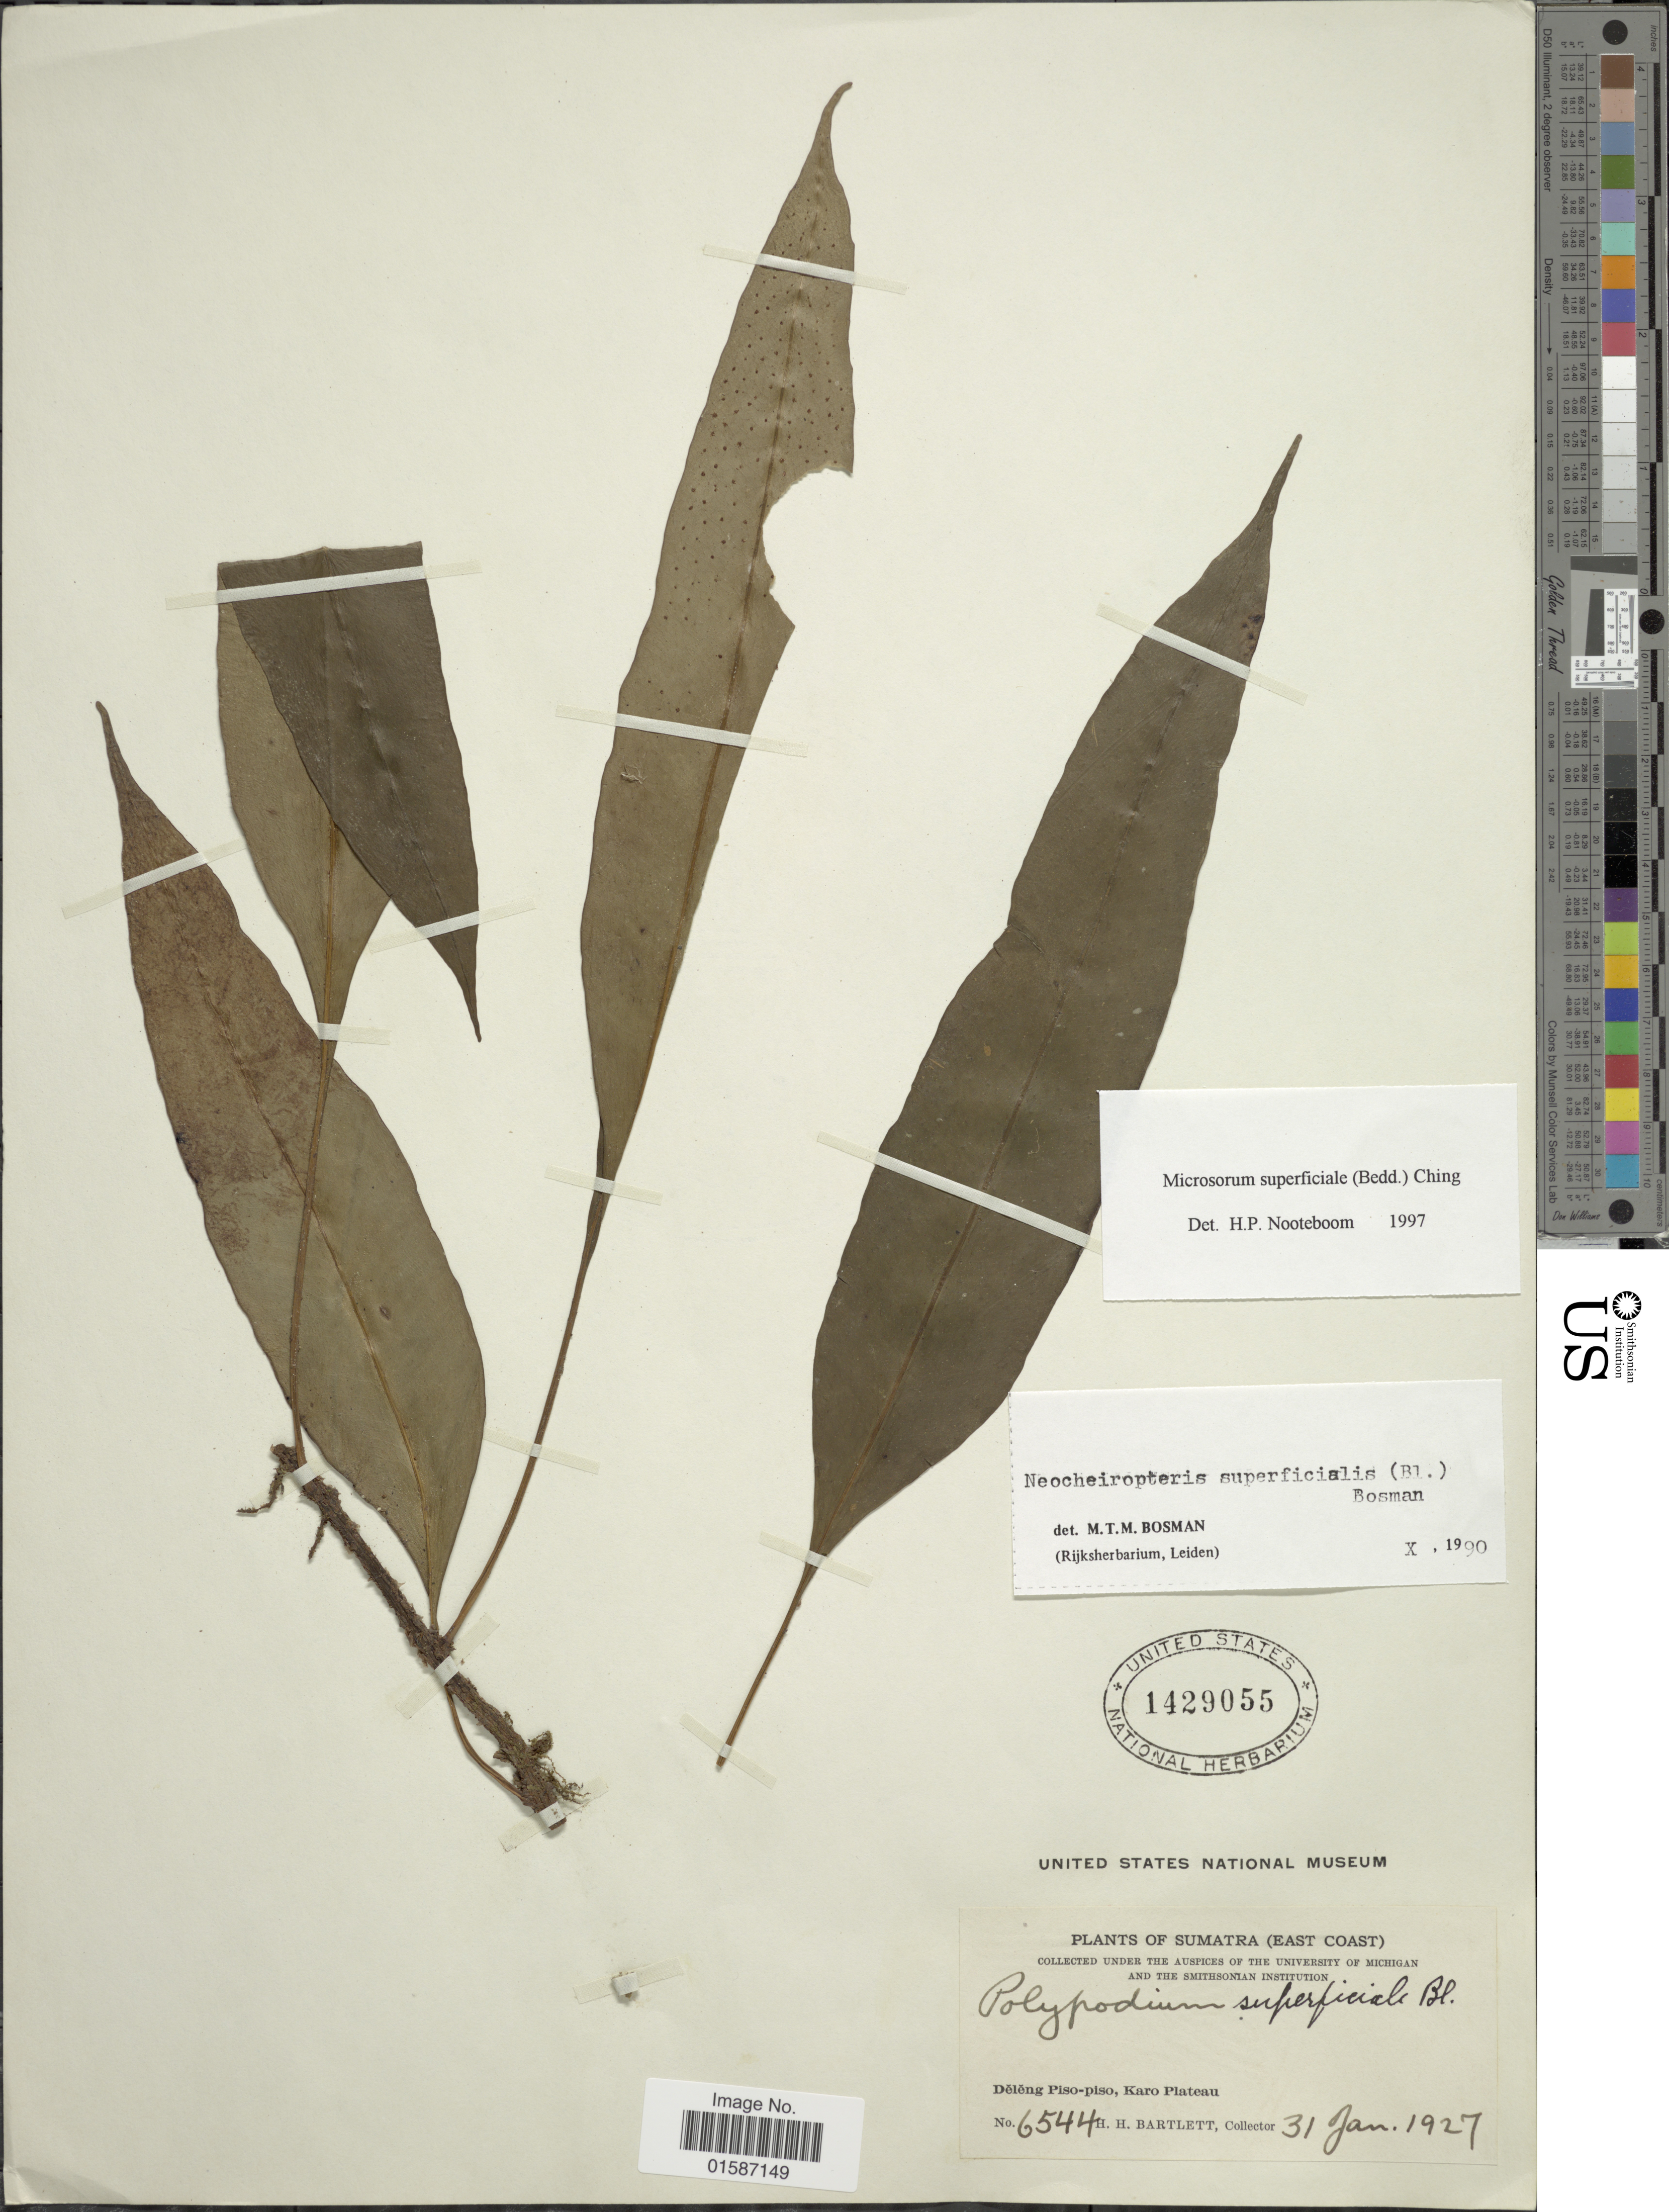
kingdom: Plantae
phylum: Tracheophyta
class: Polypodiopsida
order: Polypodiales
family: Polypodiaceae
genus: Lepidomicrosorium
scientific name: Lepidomicrosorium superficiale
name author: (Blume) Li S. Wang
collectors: H. H. Bartlett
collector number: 6544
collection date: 1927-01-31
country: Indonesia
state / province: Sumatra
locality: (East Coast) Dêlêng Piso-piso, Karo Plateau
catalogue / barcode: US 1429055